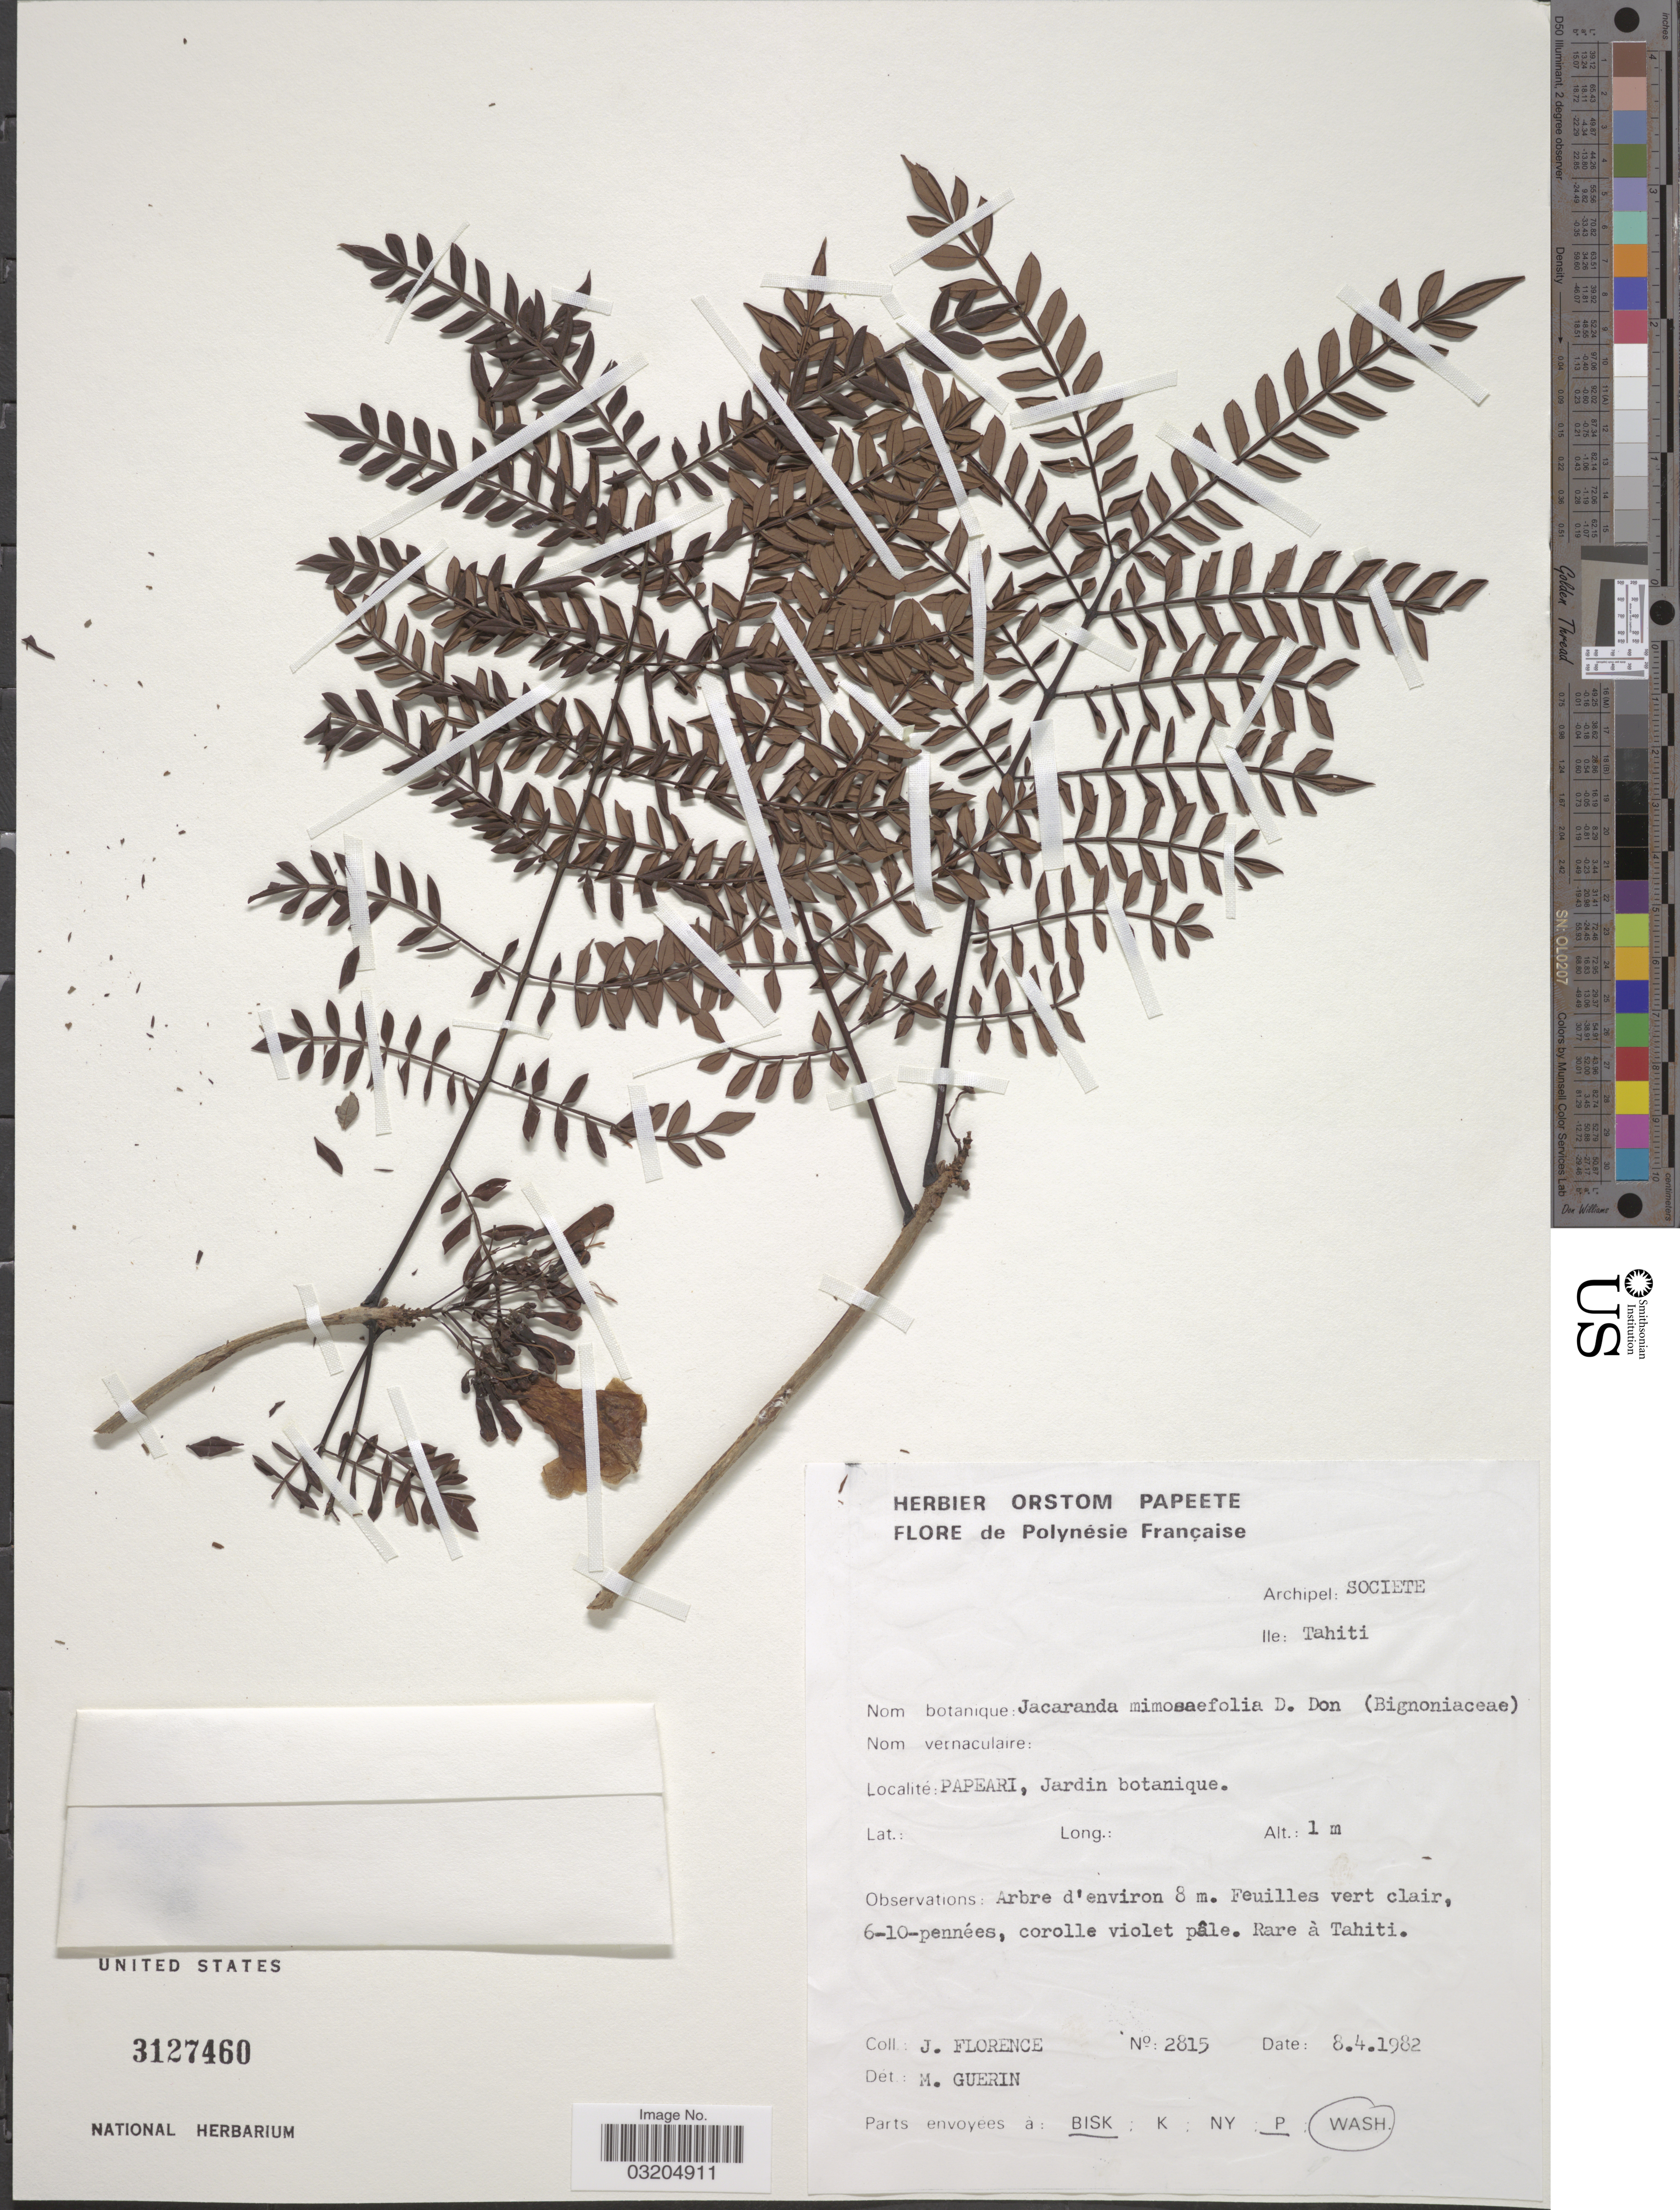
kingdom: Plantae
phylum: Tracheophyta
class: Magnoliopsida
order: Lamiales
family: Bignoniaceae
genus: Jacaranda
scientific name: Jacaranda mimosifolia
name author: D. Don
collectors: J. Florence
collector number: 2815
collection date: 1982-04-08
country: French Polynesia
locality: Polynésie Française. Archipel: Societe, Ile: Tahiti. Papeari, Jardin Botanique.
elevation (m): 1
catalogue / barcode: US 3127460